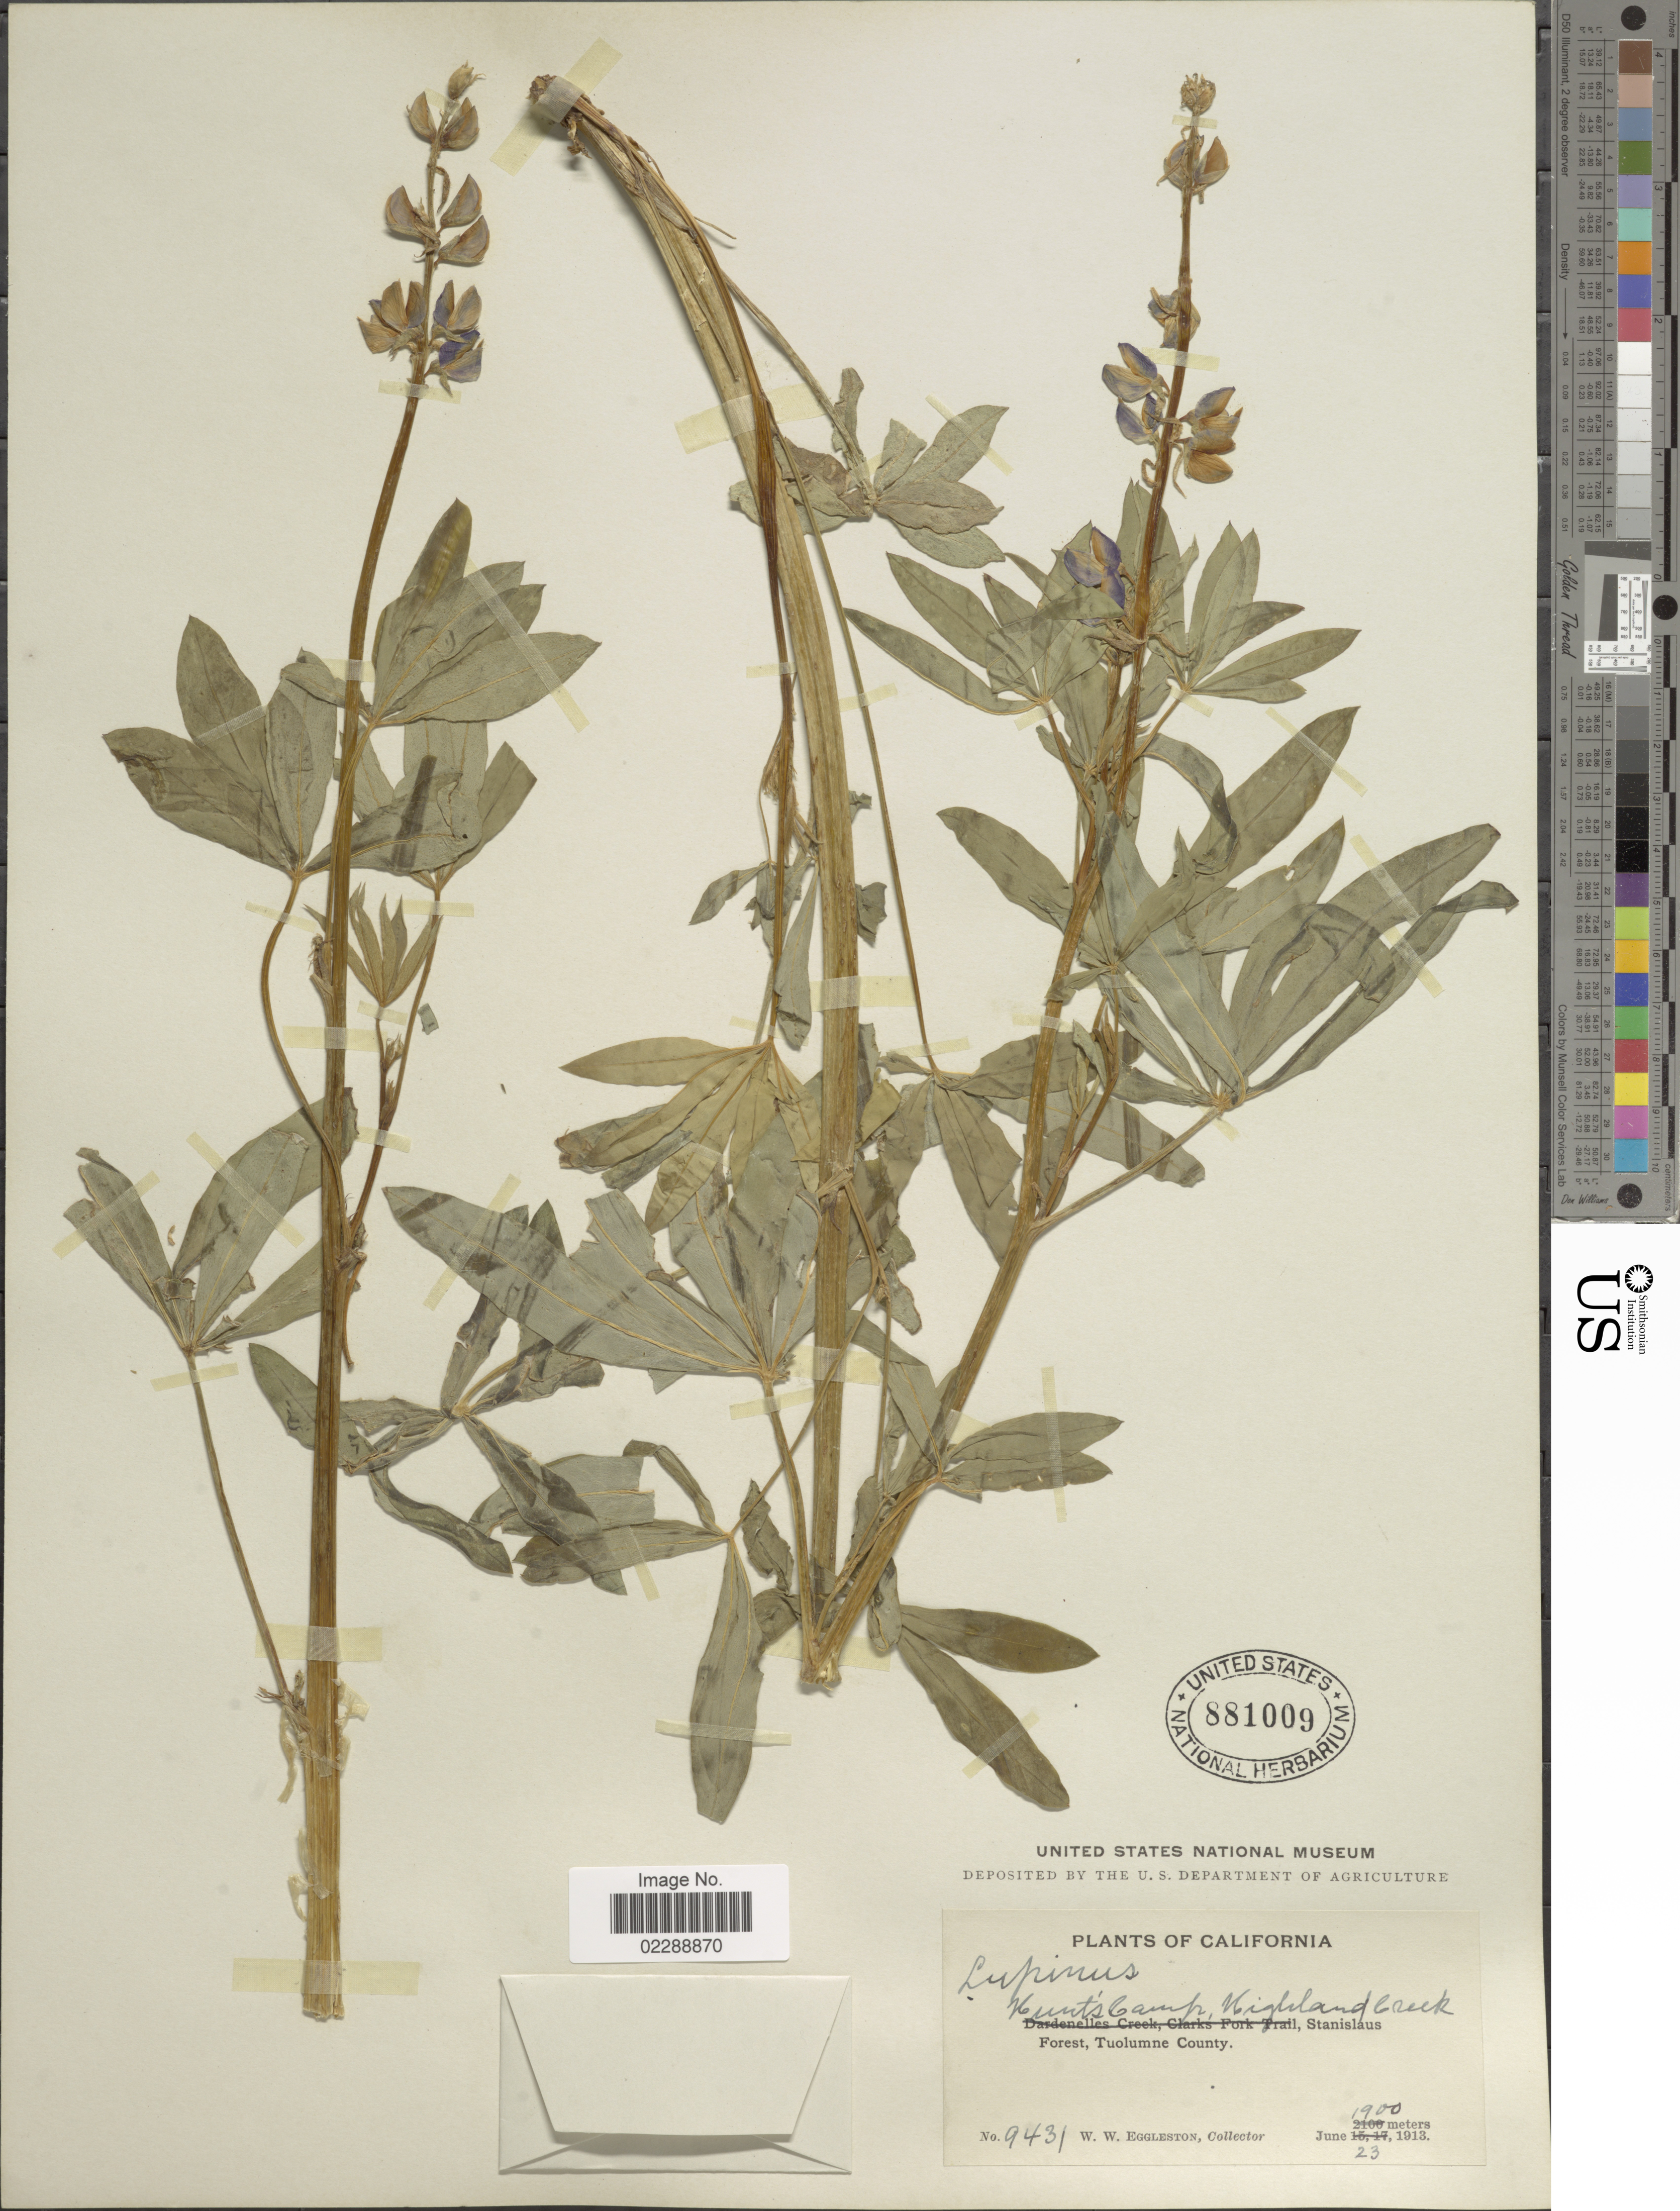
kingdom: Plantae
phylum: Tracheophyta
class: Magnoliopsida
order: Fabales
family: Fabaceae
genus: Lupinus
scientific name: Lupinus sp.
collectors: W. W. Eggleston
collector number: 9431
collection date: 1913-06-23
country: United States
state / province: California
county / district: Tuolumne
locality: Hunt's Camp, Highland Creek, Stanislaus Forest, Tuolumne County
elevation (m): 1900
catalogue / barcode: US 881009